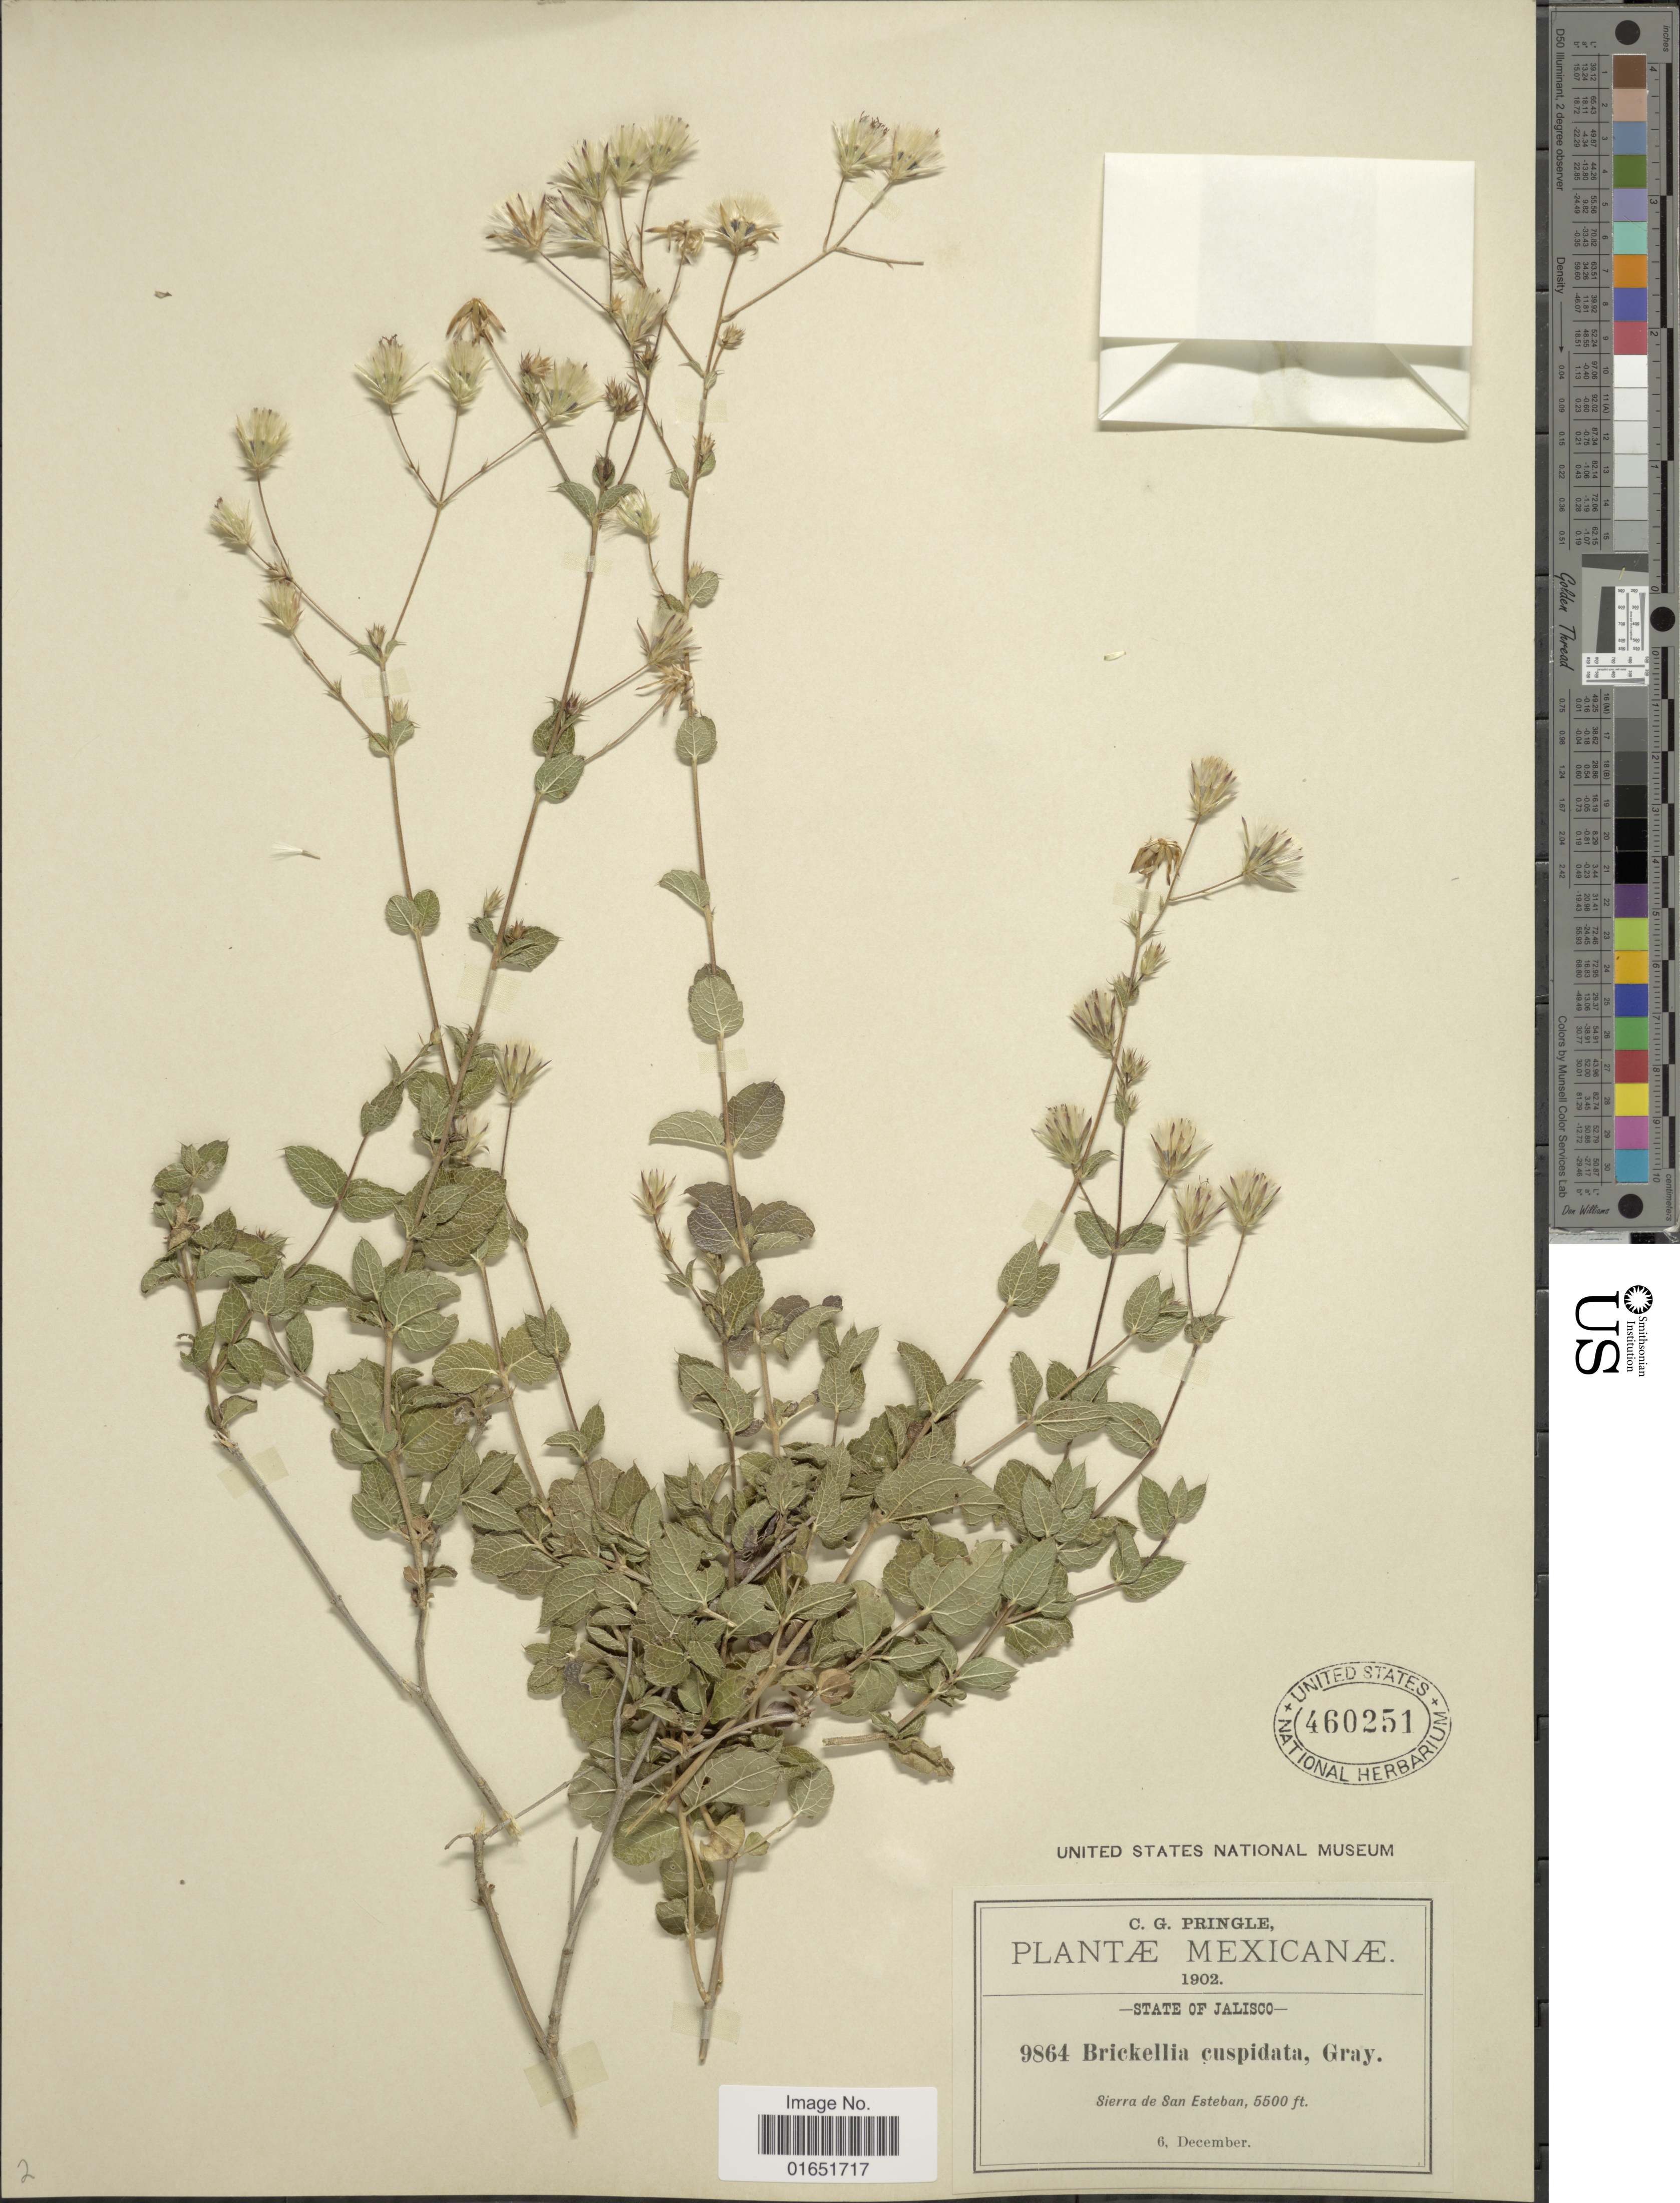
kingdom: Plantae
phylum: Tracheophyta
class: Magnoliopsida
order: Asterales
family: Asteraceae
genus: Brickellia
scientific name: Brickellia cuspidata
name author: A. Gray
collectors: C. G. Pringle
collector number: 9864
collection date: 1902-12-06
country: Mexico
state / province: Jalisco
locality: Sierra de San Estaban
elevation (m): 1676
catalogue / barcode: US 460251